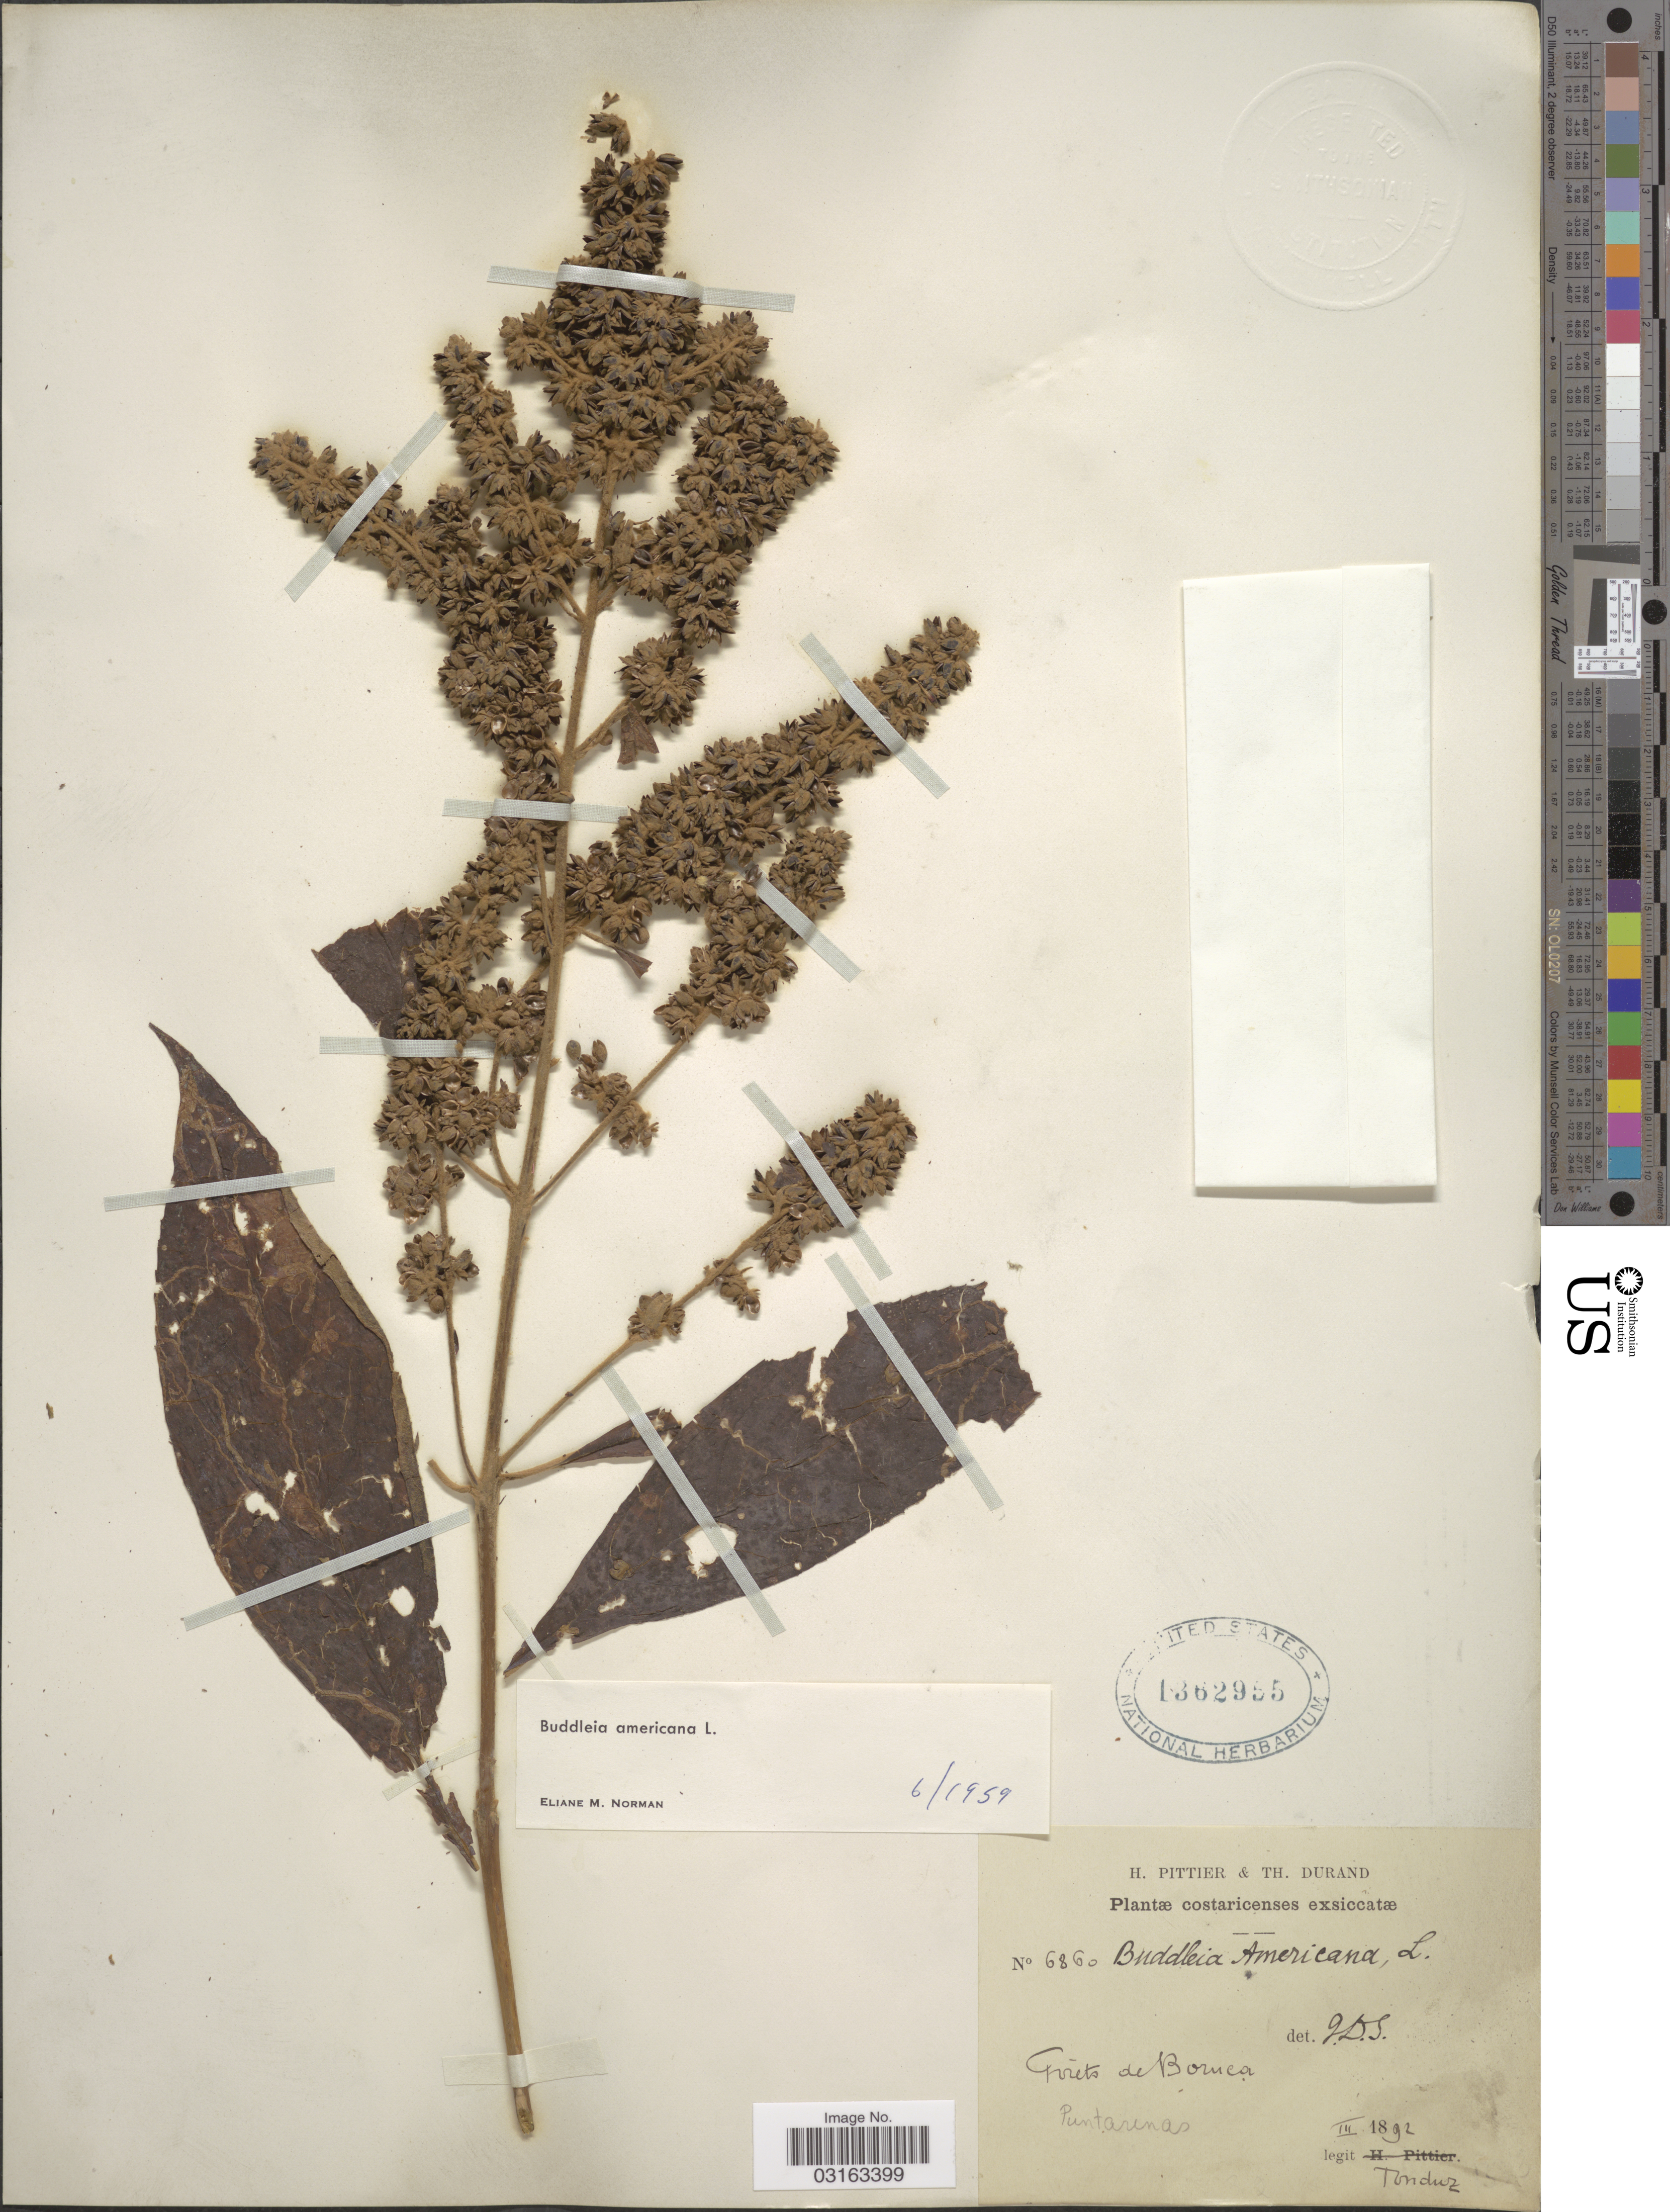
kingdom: Plantae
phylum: Tracheophyta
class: Magnoliopsida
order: Lamiales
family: Scrophulariaceae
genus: Buddleja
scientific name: Buddleja americana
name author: L.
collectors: Tonduz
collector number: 6860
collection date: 1892-03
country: Costa Rica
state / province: Puntarenas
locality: Fôrets de Boruca.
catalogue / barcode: US 1362955